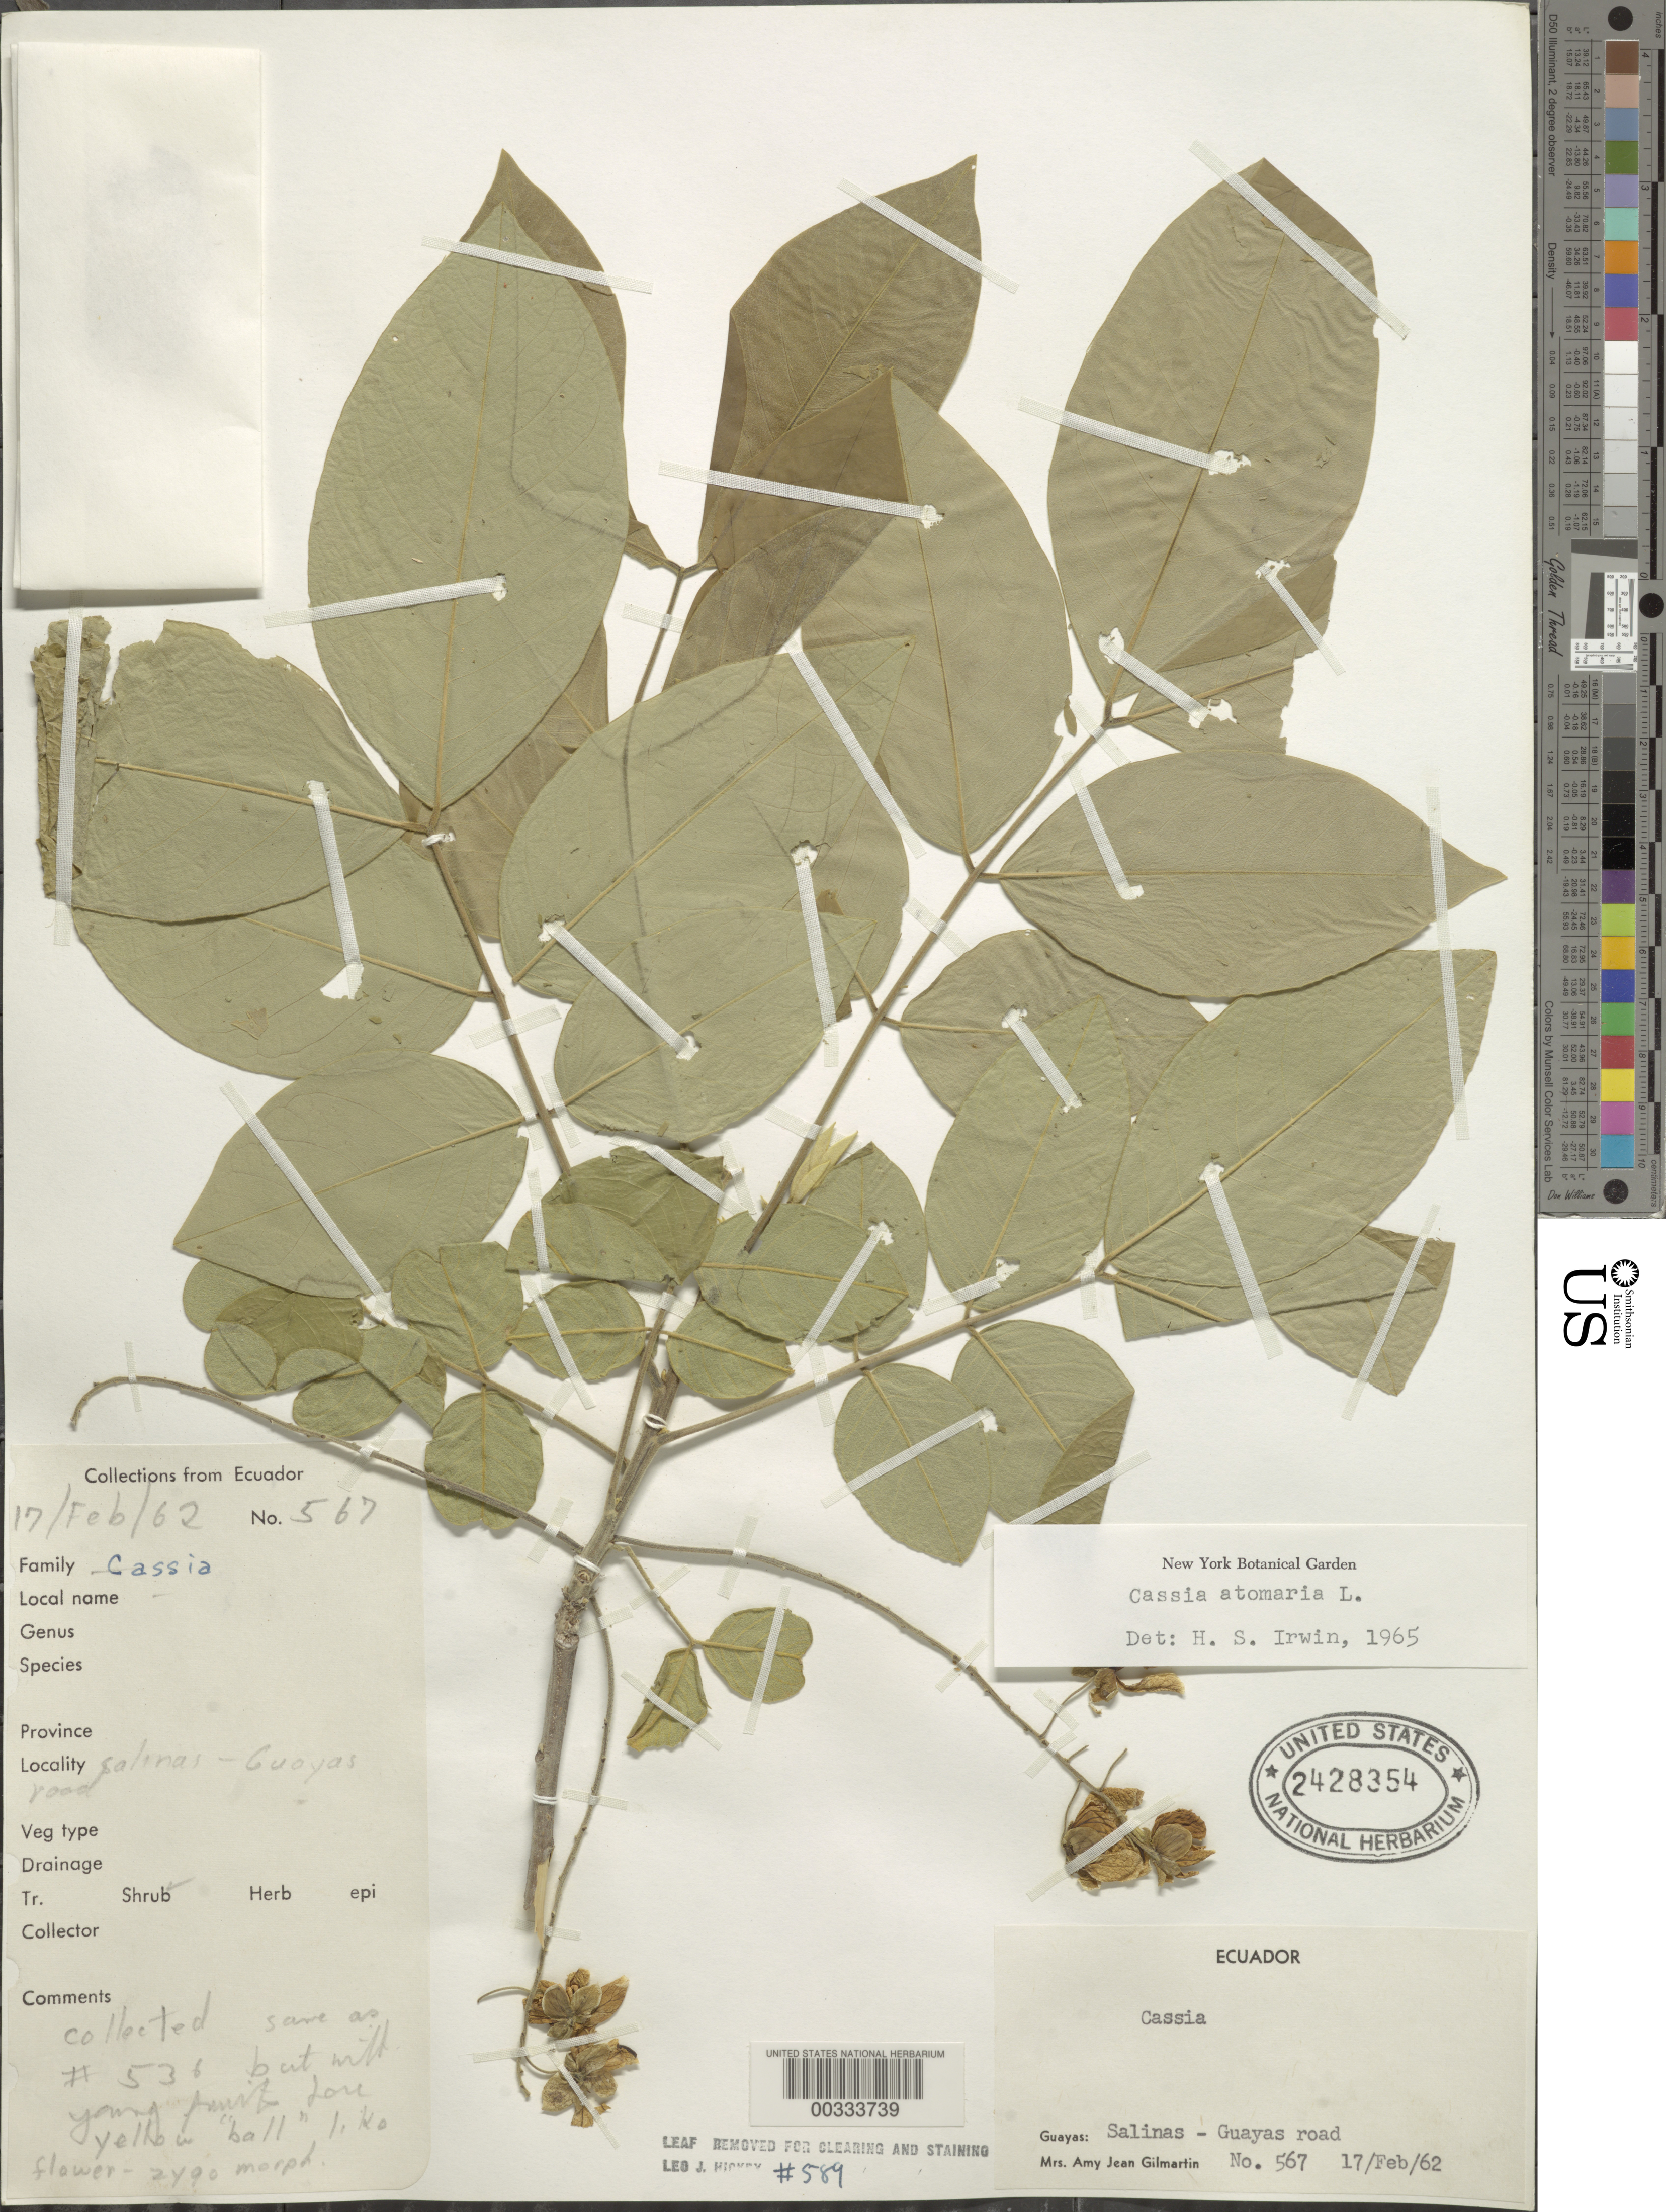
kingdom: Plantae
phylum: Tracheophyta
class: Magnoliopsida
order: Fabales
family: Fabaceae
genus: Senna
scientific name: Senna atomaria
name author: (L.) H.S. Irwin & Barneby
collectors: A. J. Gilmartin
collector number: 567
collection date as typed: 17 Feb 1962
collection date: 1962-02-17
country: Ecuador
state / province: Guayas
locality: Salinas-Guayas road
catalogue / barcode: US 2428354